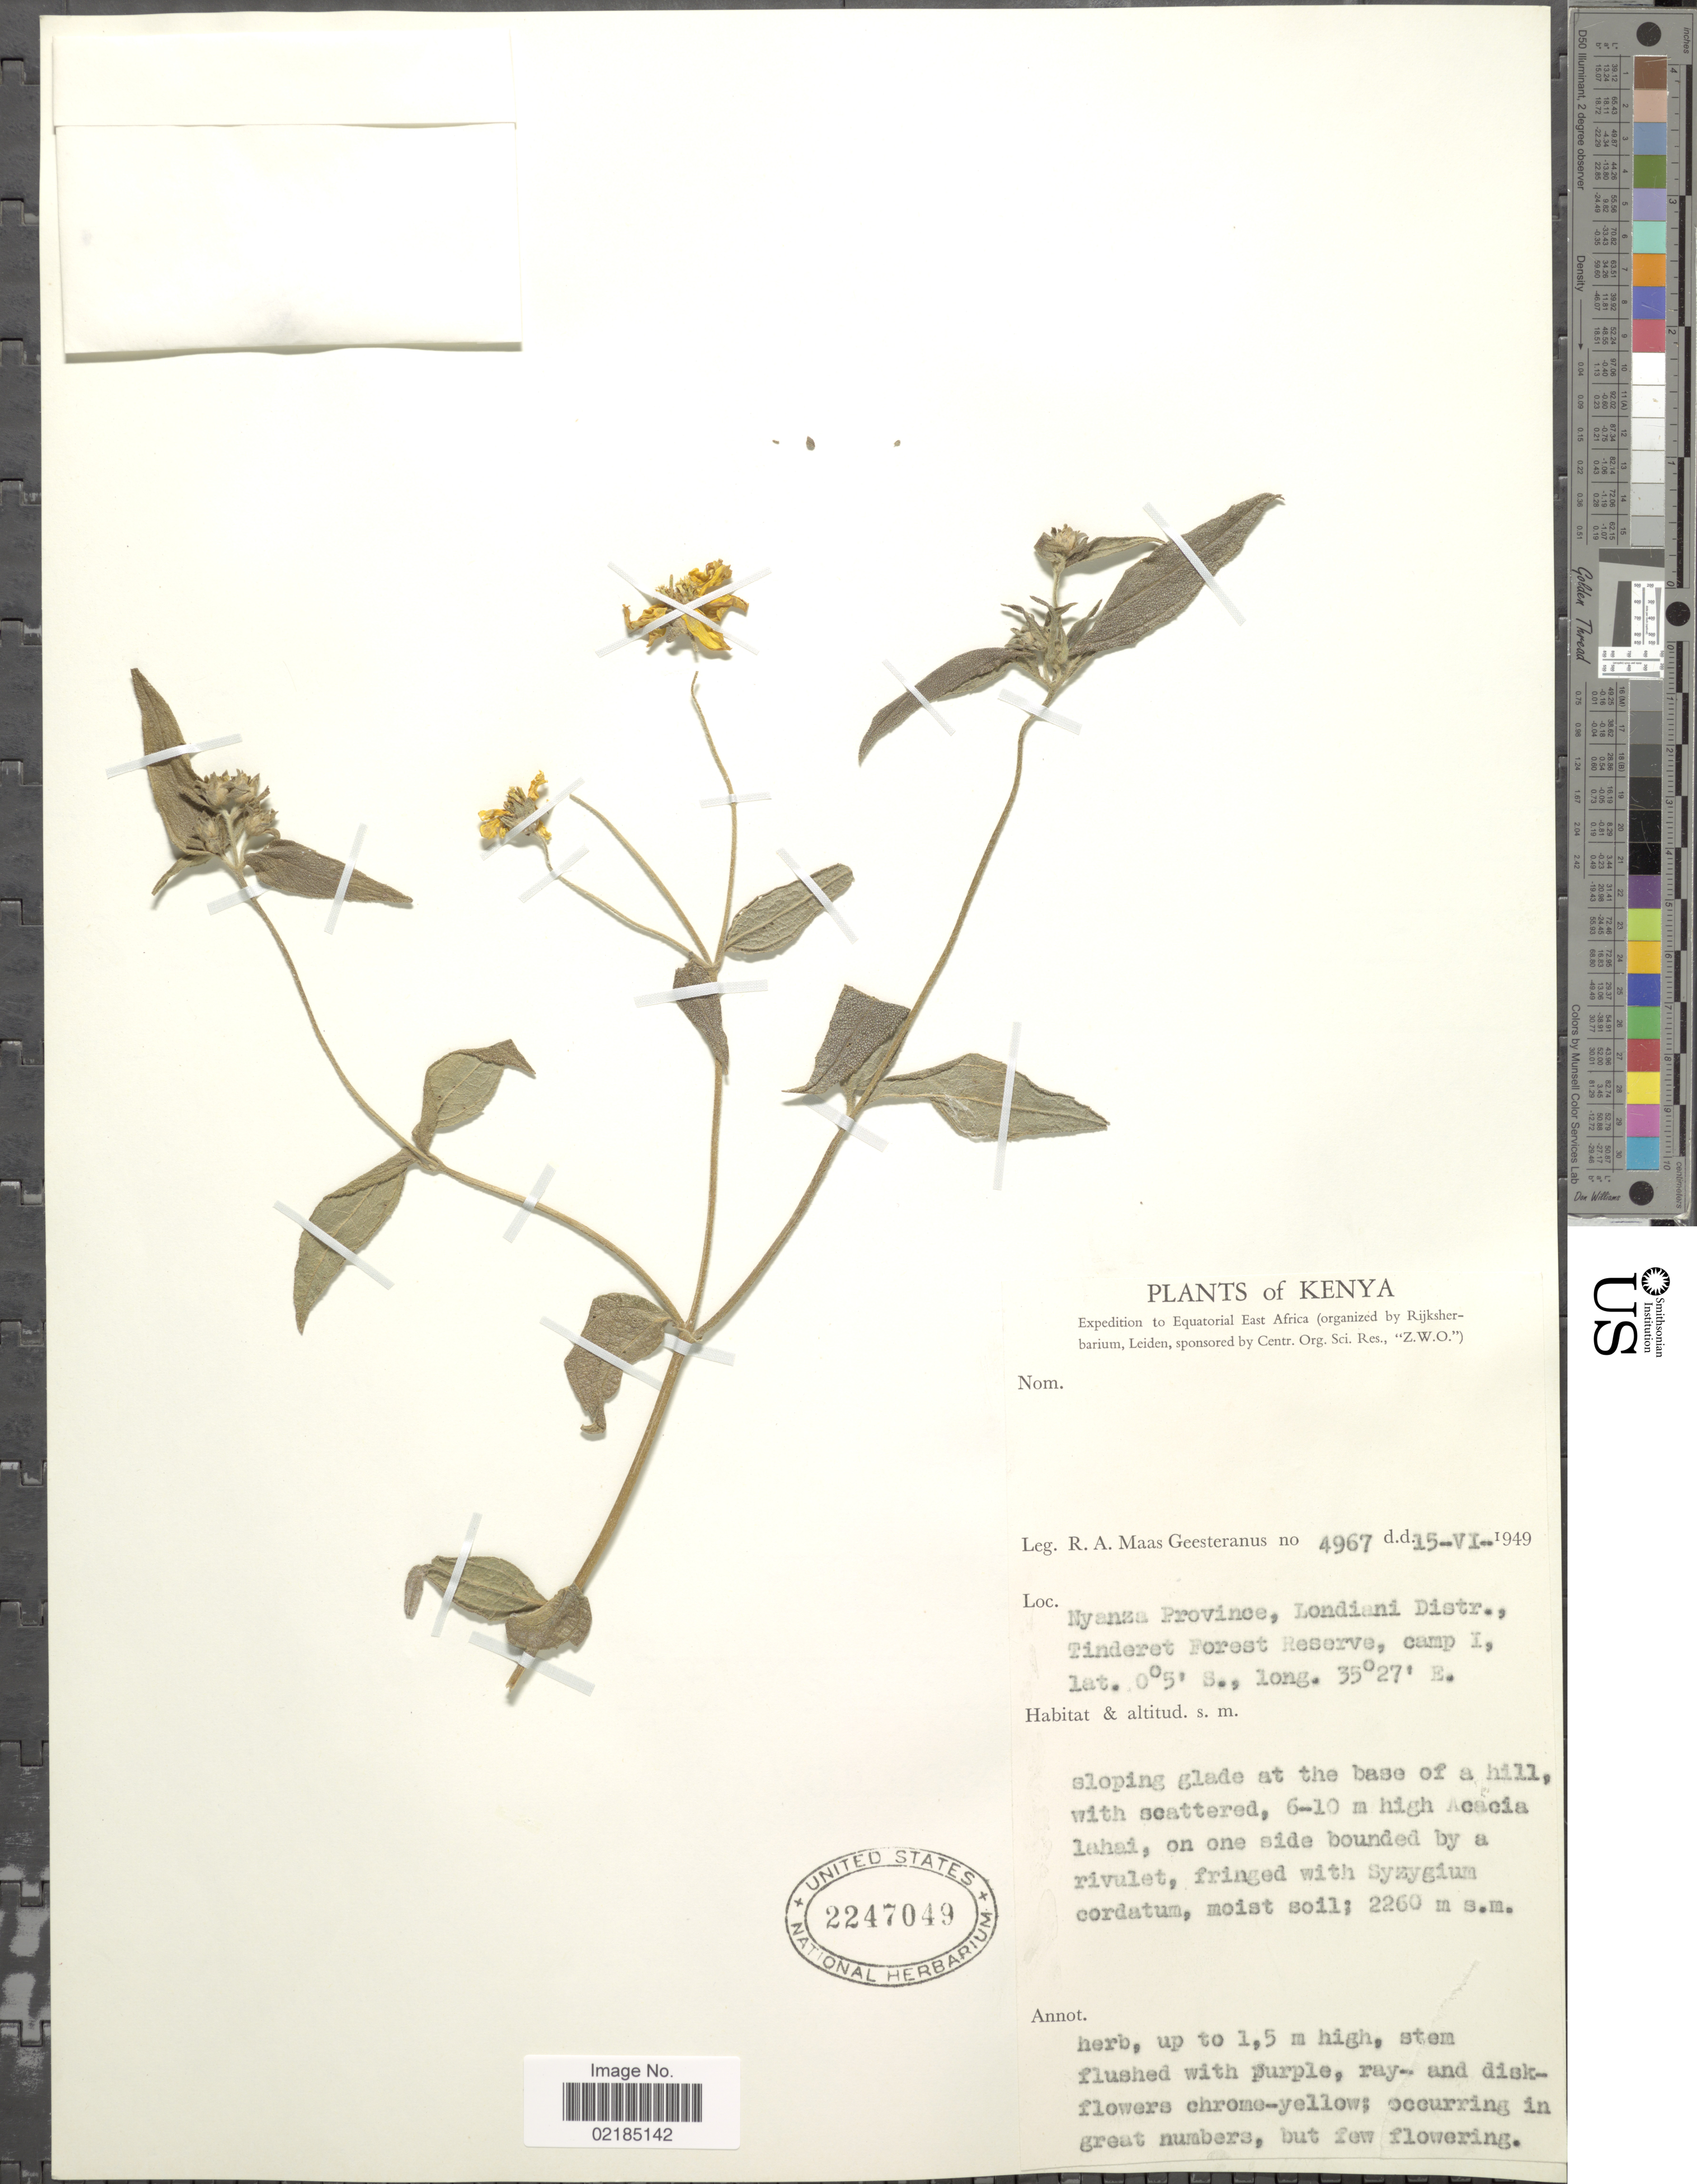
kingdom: Plantae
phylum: Tracheophyta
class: Magnoliopsida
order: Asterales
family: Asteraceae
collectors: R. A. Maas Geesteranus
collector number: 4967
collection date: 1949-06-15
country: Kenya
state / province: Kericho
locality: Nyanza Province, Londiani Distr., Tinderet Forest Reserve, camp I.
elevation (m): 2260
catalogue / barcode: US 2247049